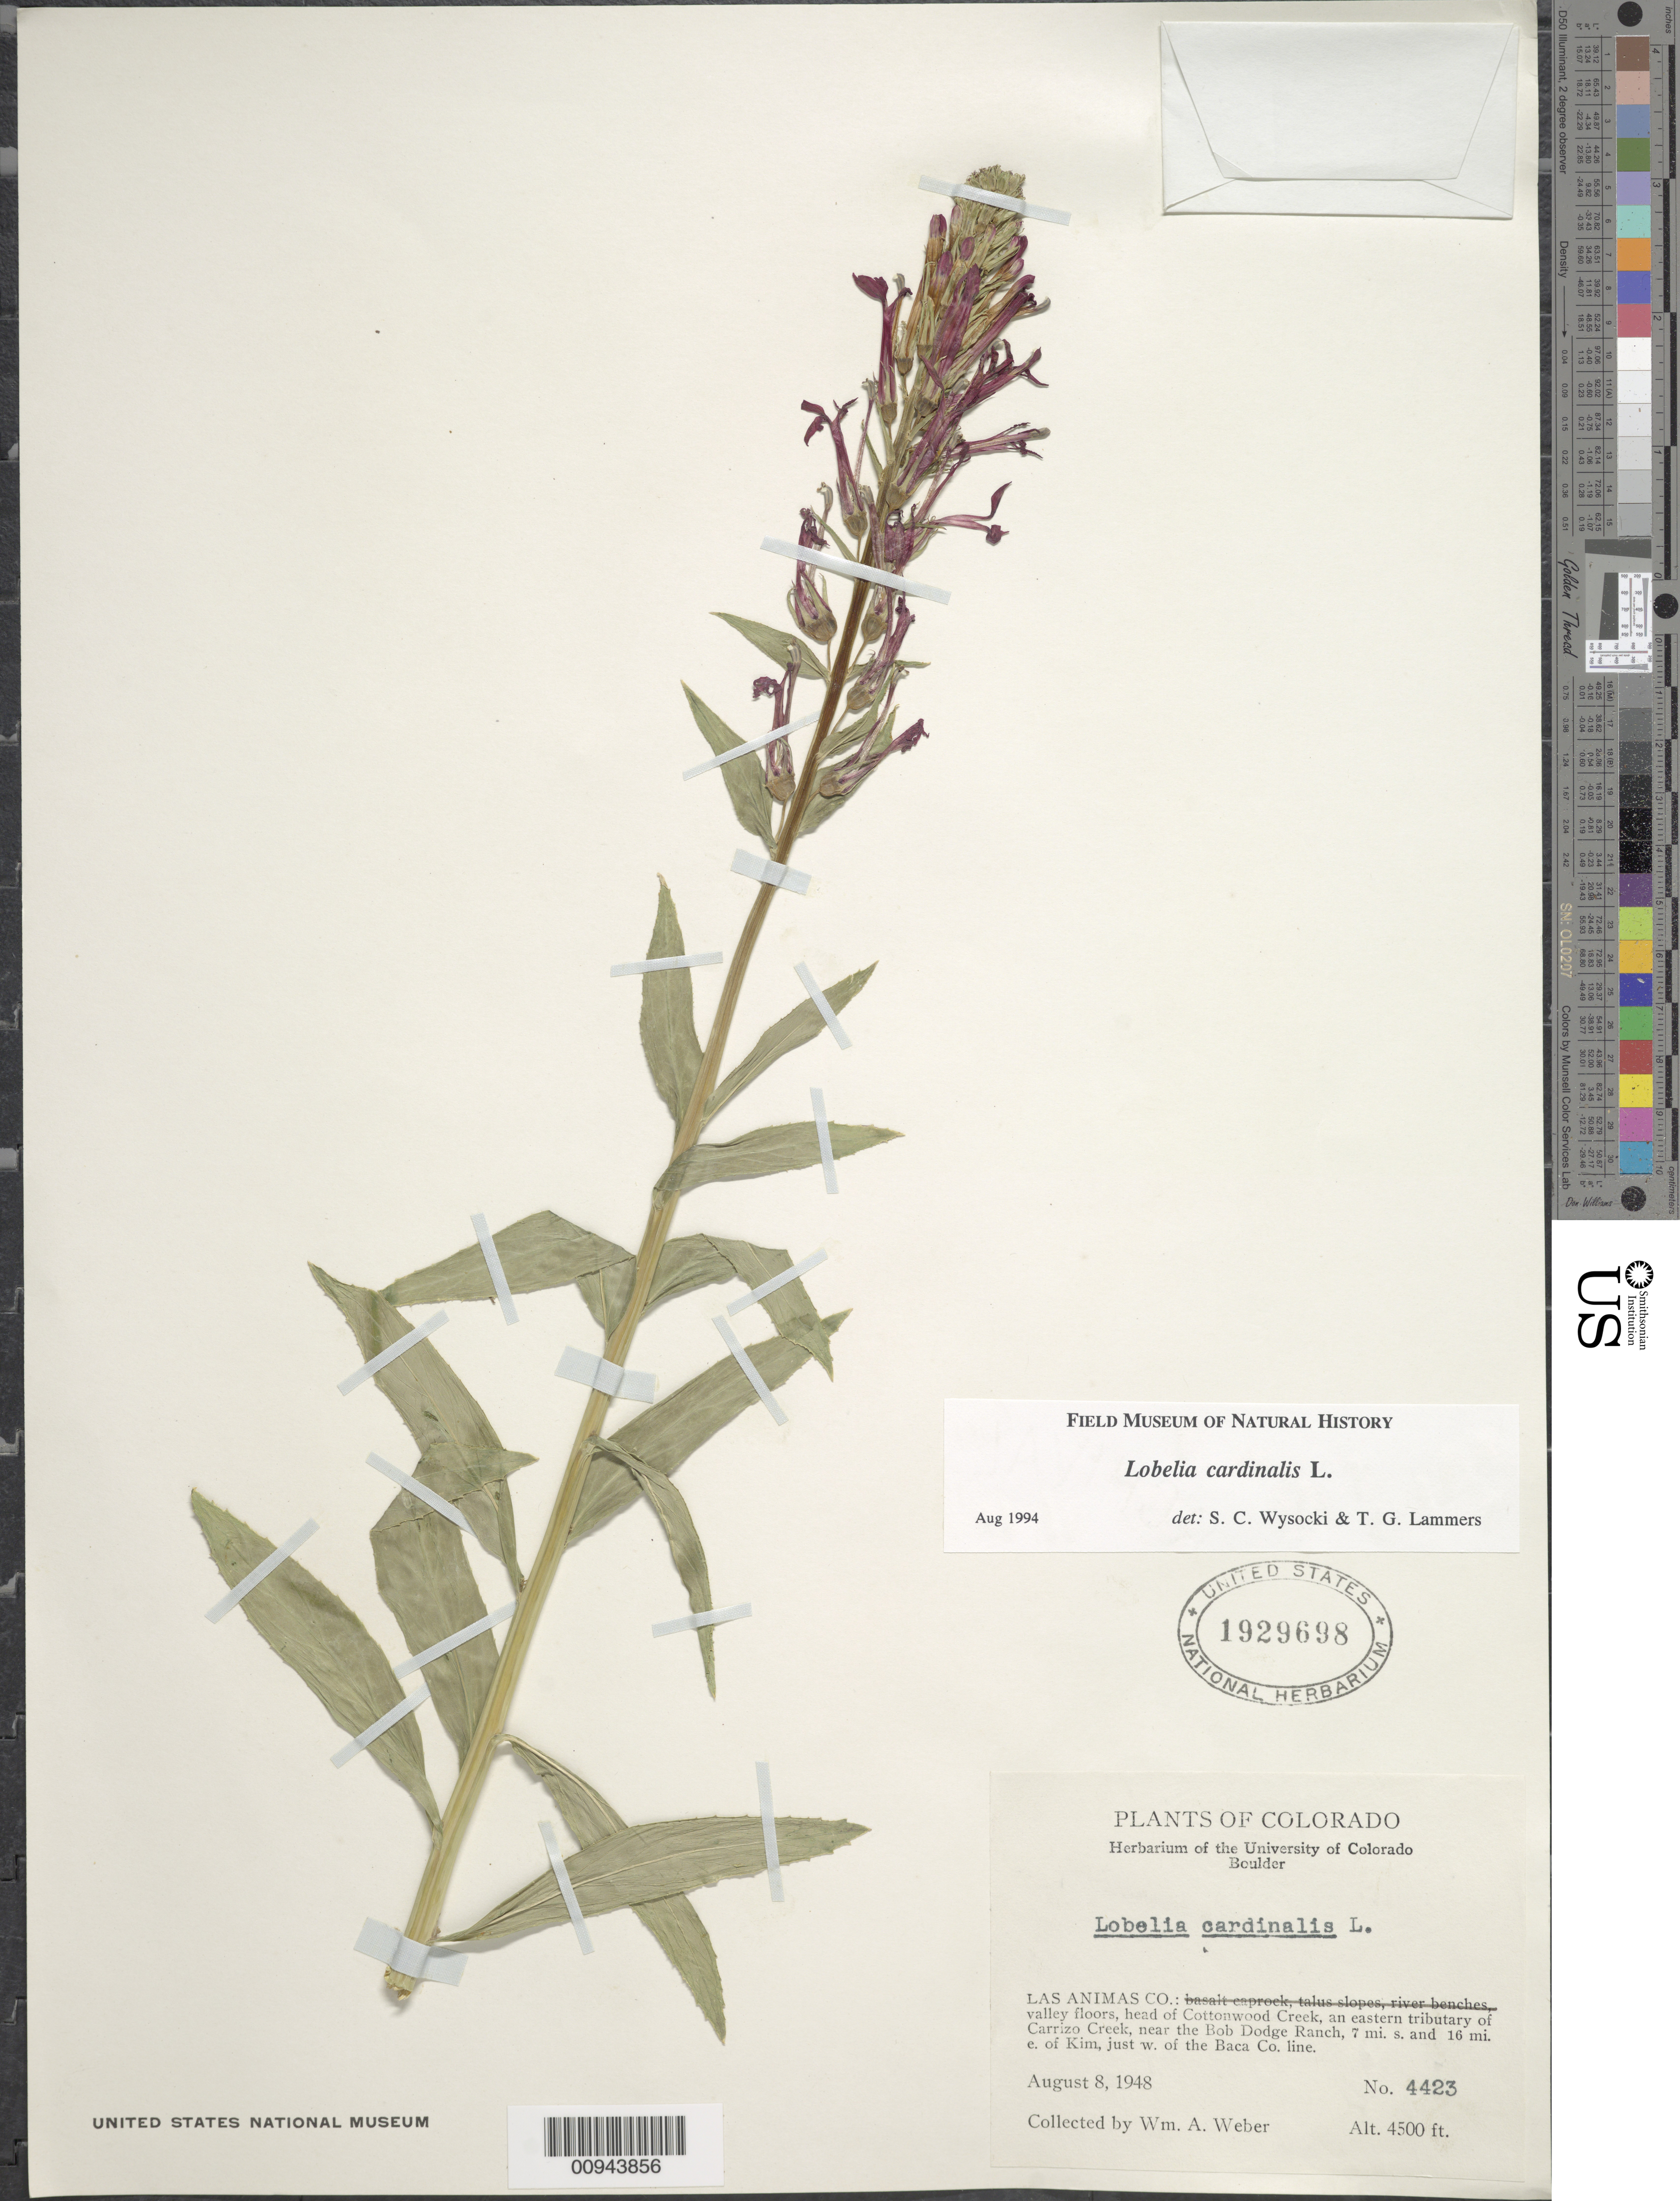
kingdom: Plantae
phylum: Tracheophyta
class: Magnoliopsida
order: Asterales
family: Campanulaceae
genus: Lobelia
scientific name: Lobelia cardinalis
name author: L.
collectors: W. A. Weber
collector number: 4423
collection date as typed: August 8, 1948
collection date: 1948-08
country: United States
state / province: Colorado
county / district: Las Animas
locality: head of Cottonwood Creek, near the Bob Dodge Ranch, 7 mi. s. and 16 mi. e. of Kim.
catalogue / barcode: US 1929698